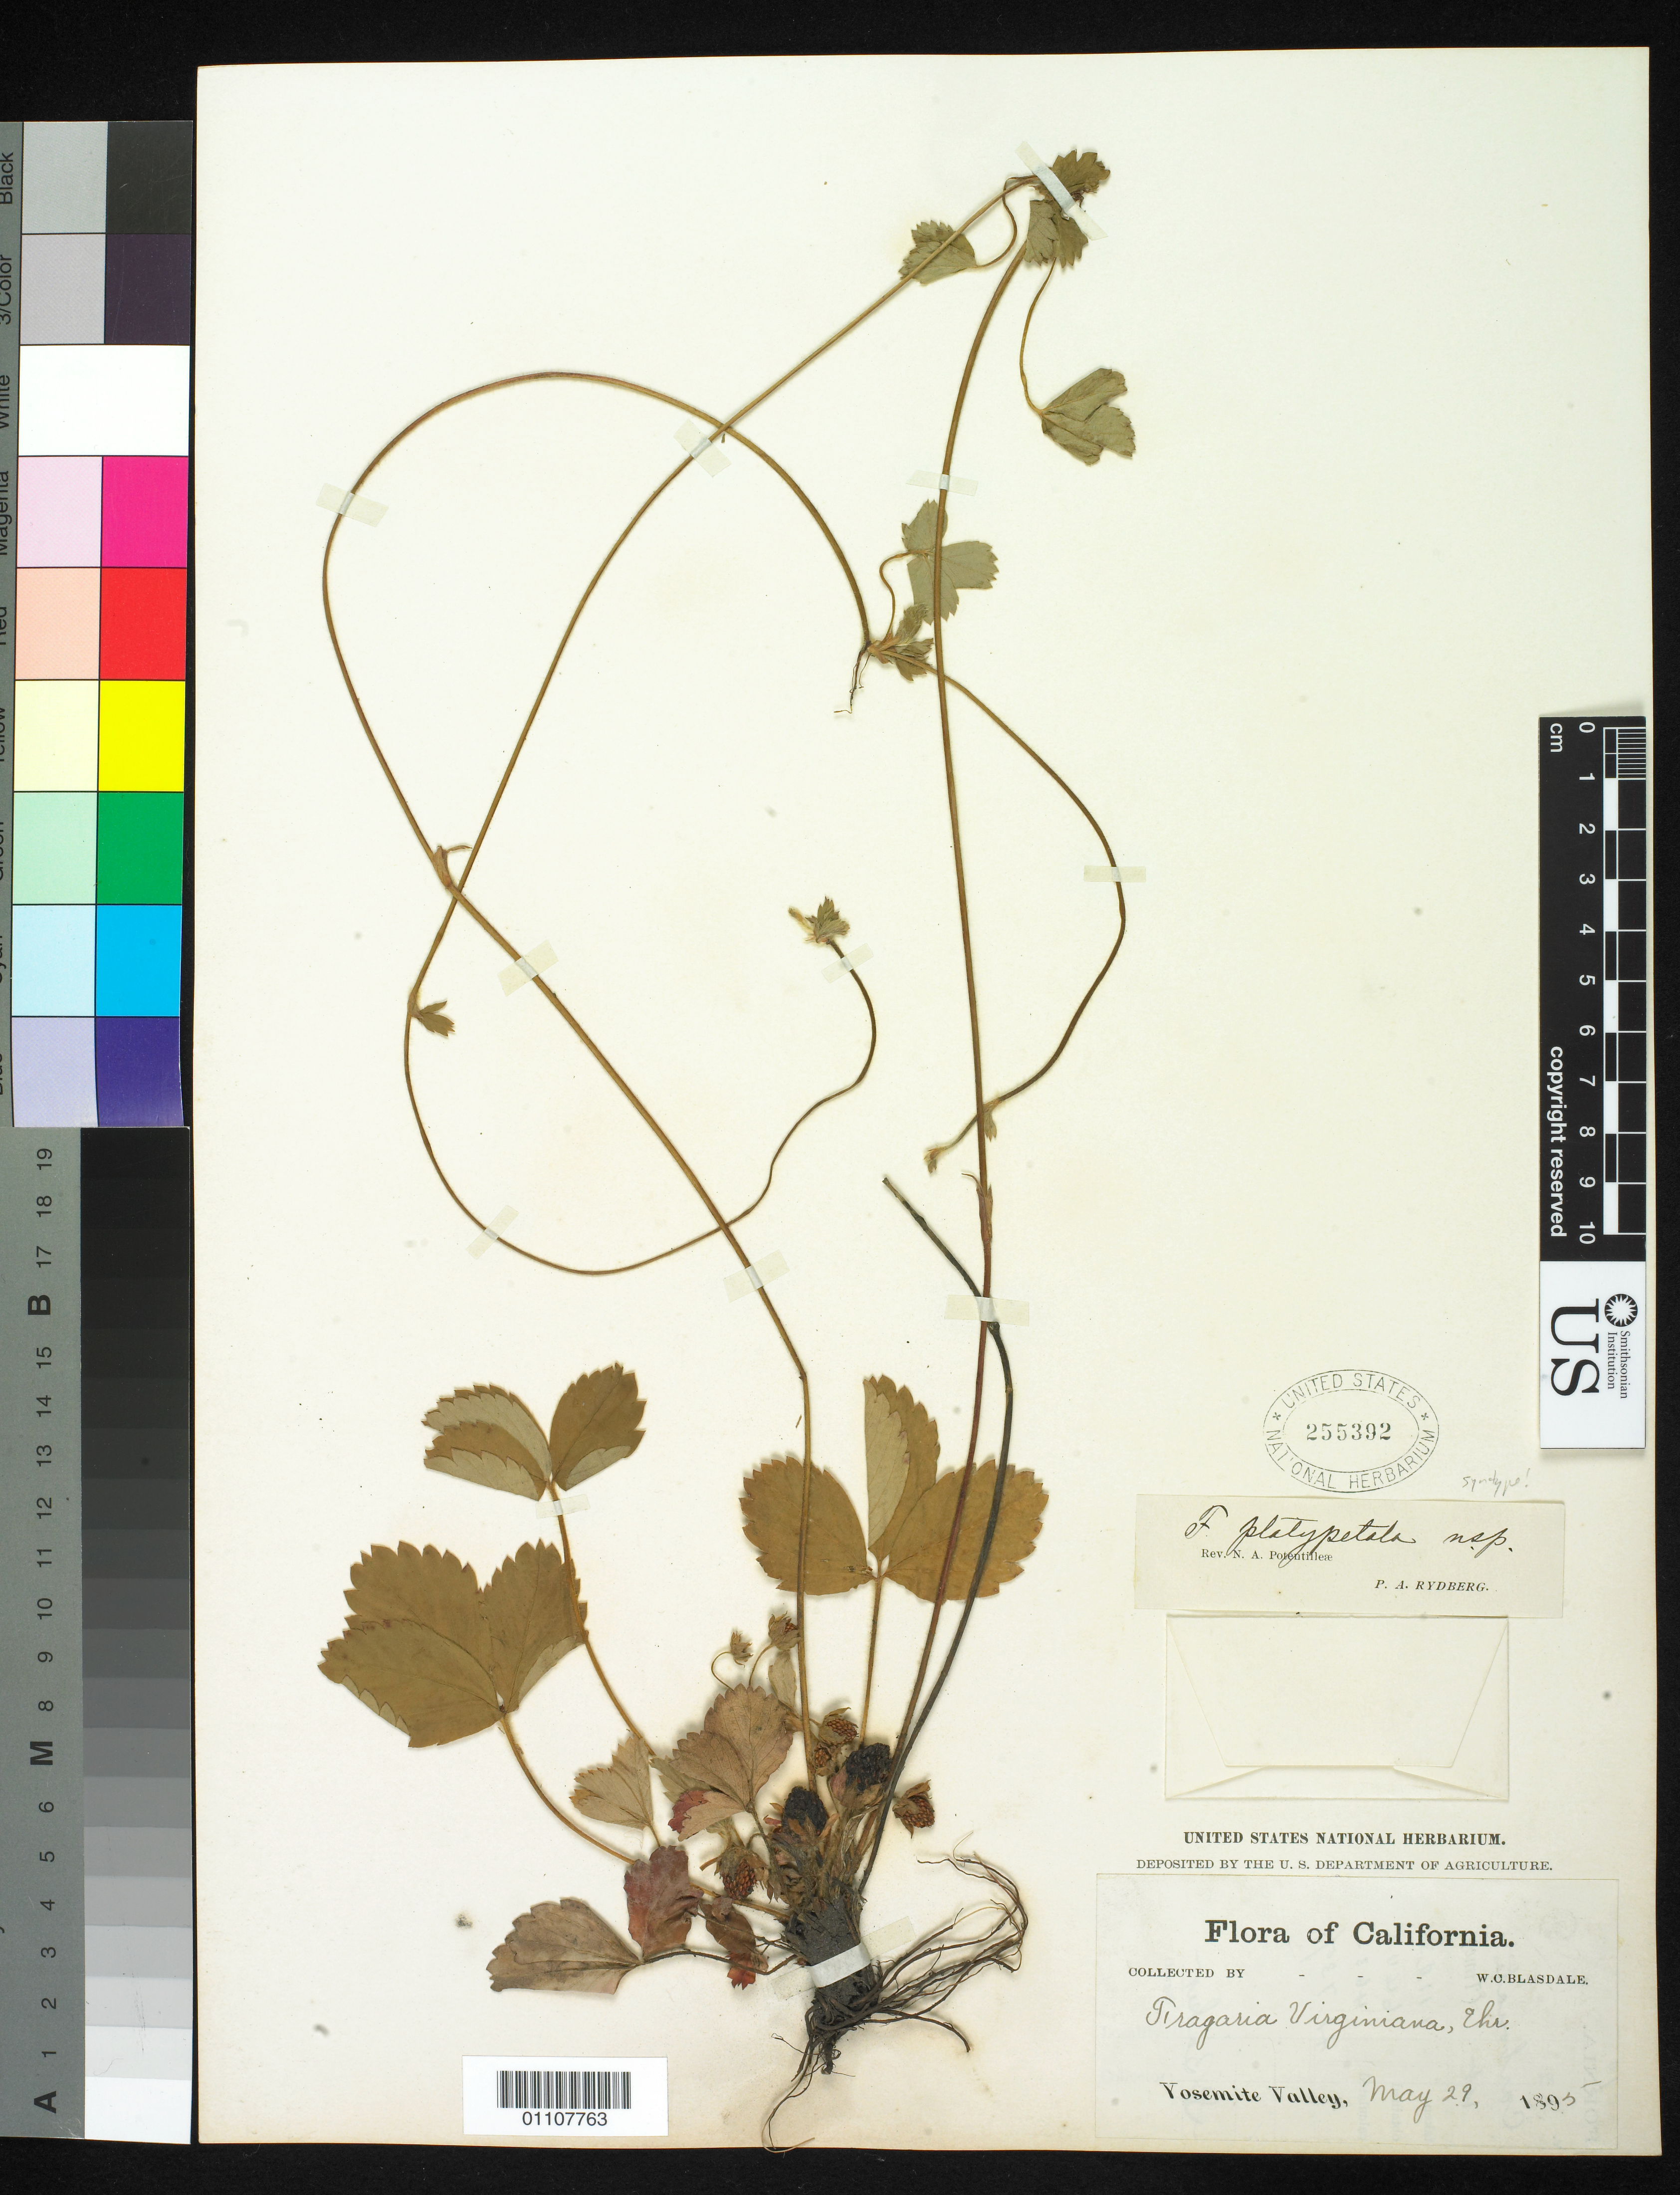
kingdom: Plantae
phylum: Tracheophyta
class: Magnoliopsida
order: Rosales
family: Rosaceae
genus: Fragaria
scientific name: Fragaria platypetala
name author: Rydb.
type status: Syntype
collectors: W. Blasdale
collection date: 1895-05-29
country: United States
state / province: California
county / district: Mariposa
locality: Yosemite Valley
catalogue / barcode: US 255392